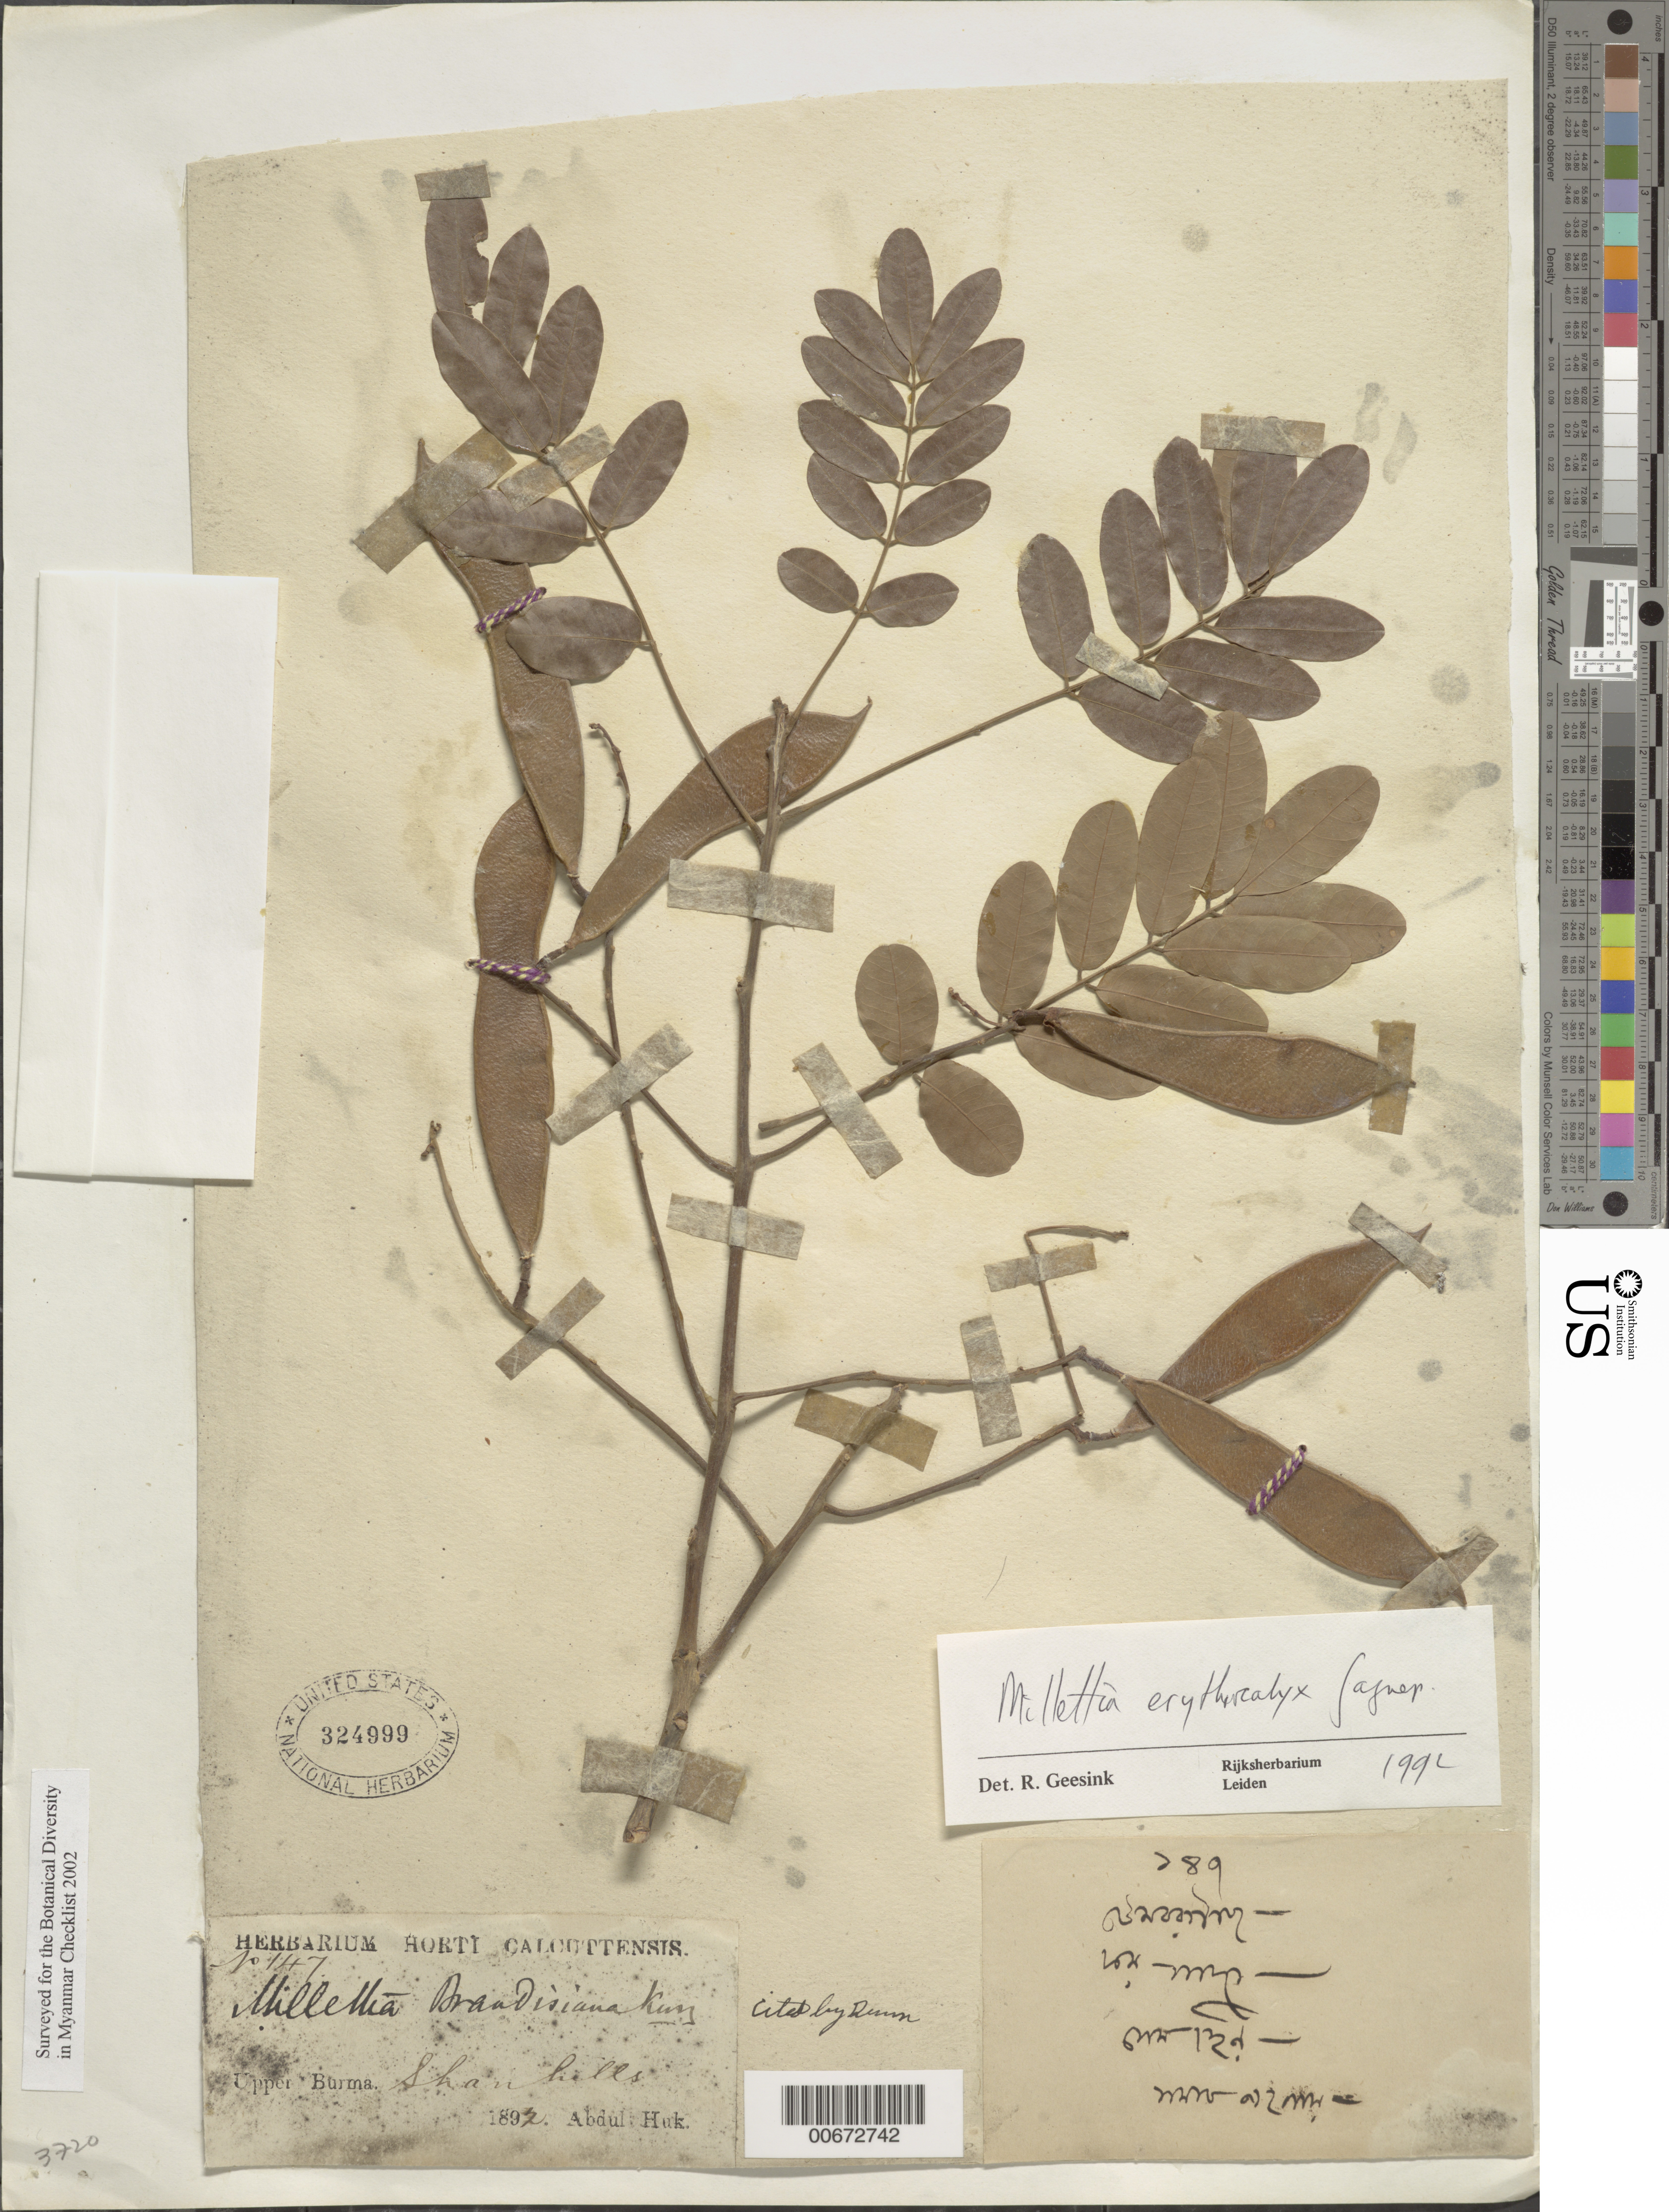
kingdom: Plantae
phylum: Tracheophyta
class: Magnoliopsida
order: Fabales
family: Fabaceae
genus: Millettia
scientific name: Millettia erythrocalyx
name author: Gagnep.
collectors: A. Huk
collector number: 147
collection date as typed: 1892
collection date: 1892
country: Myanmar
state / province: Shan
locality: Upper Burma, Shan Hills.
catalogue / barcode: US 324999